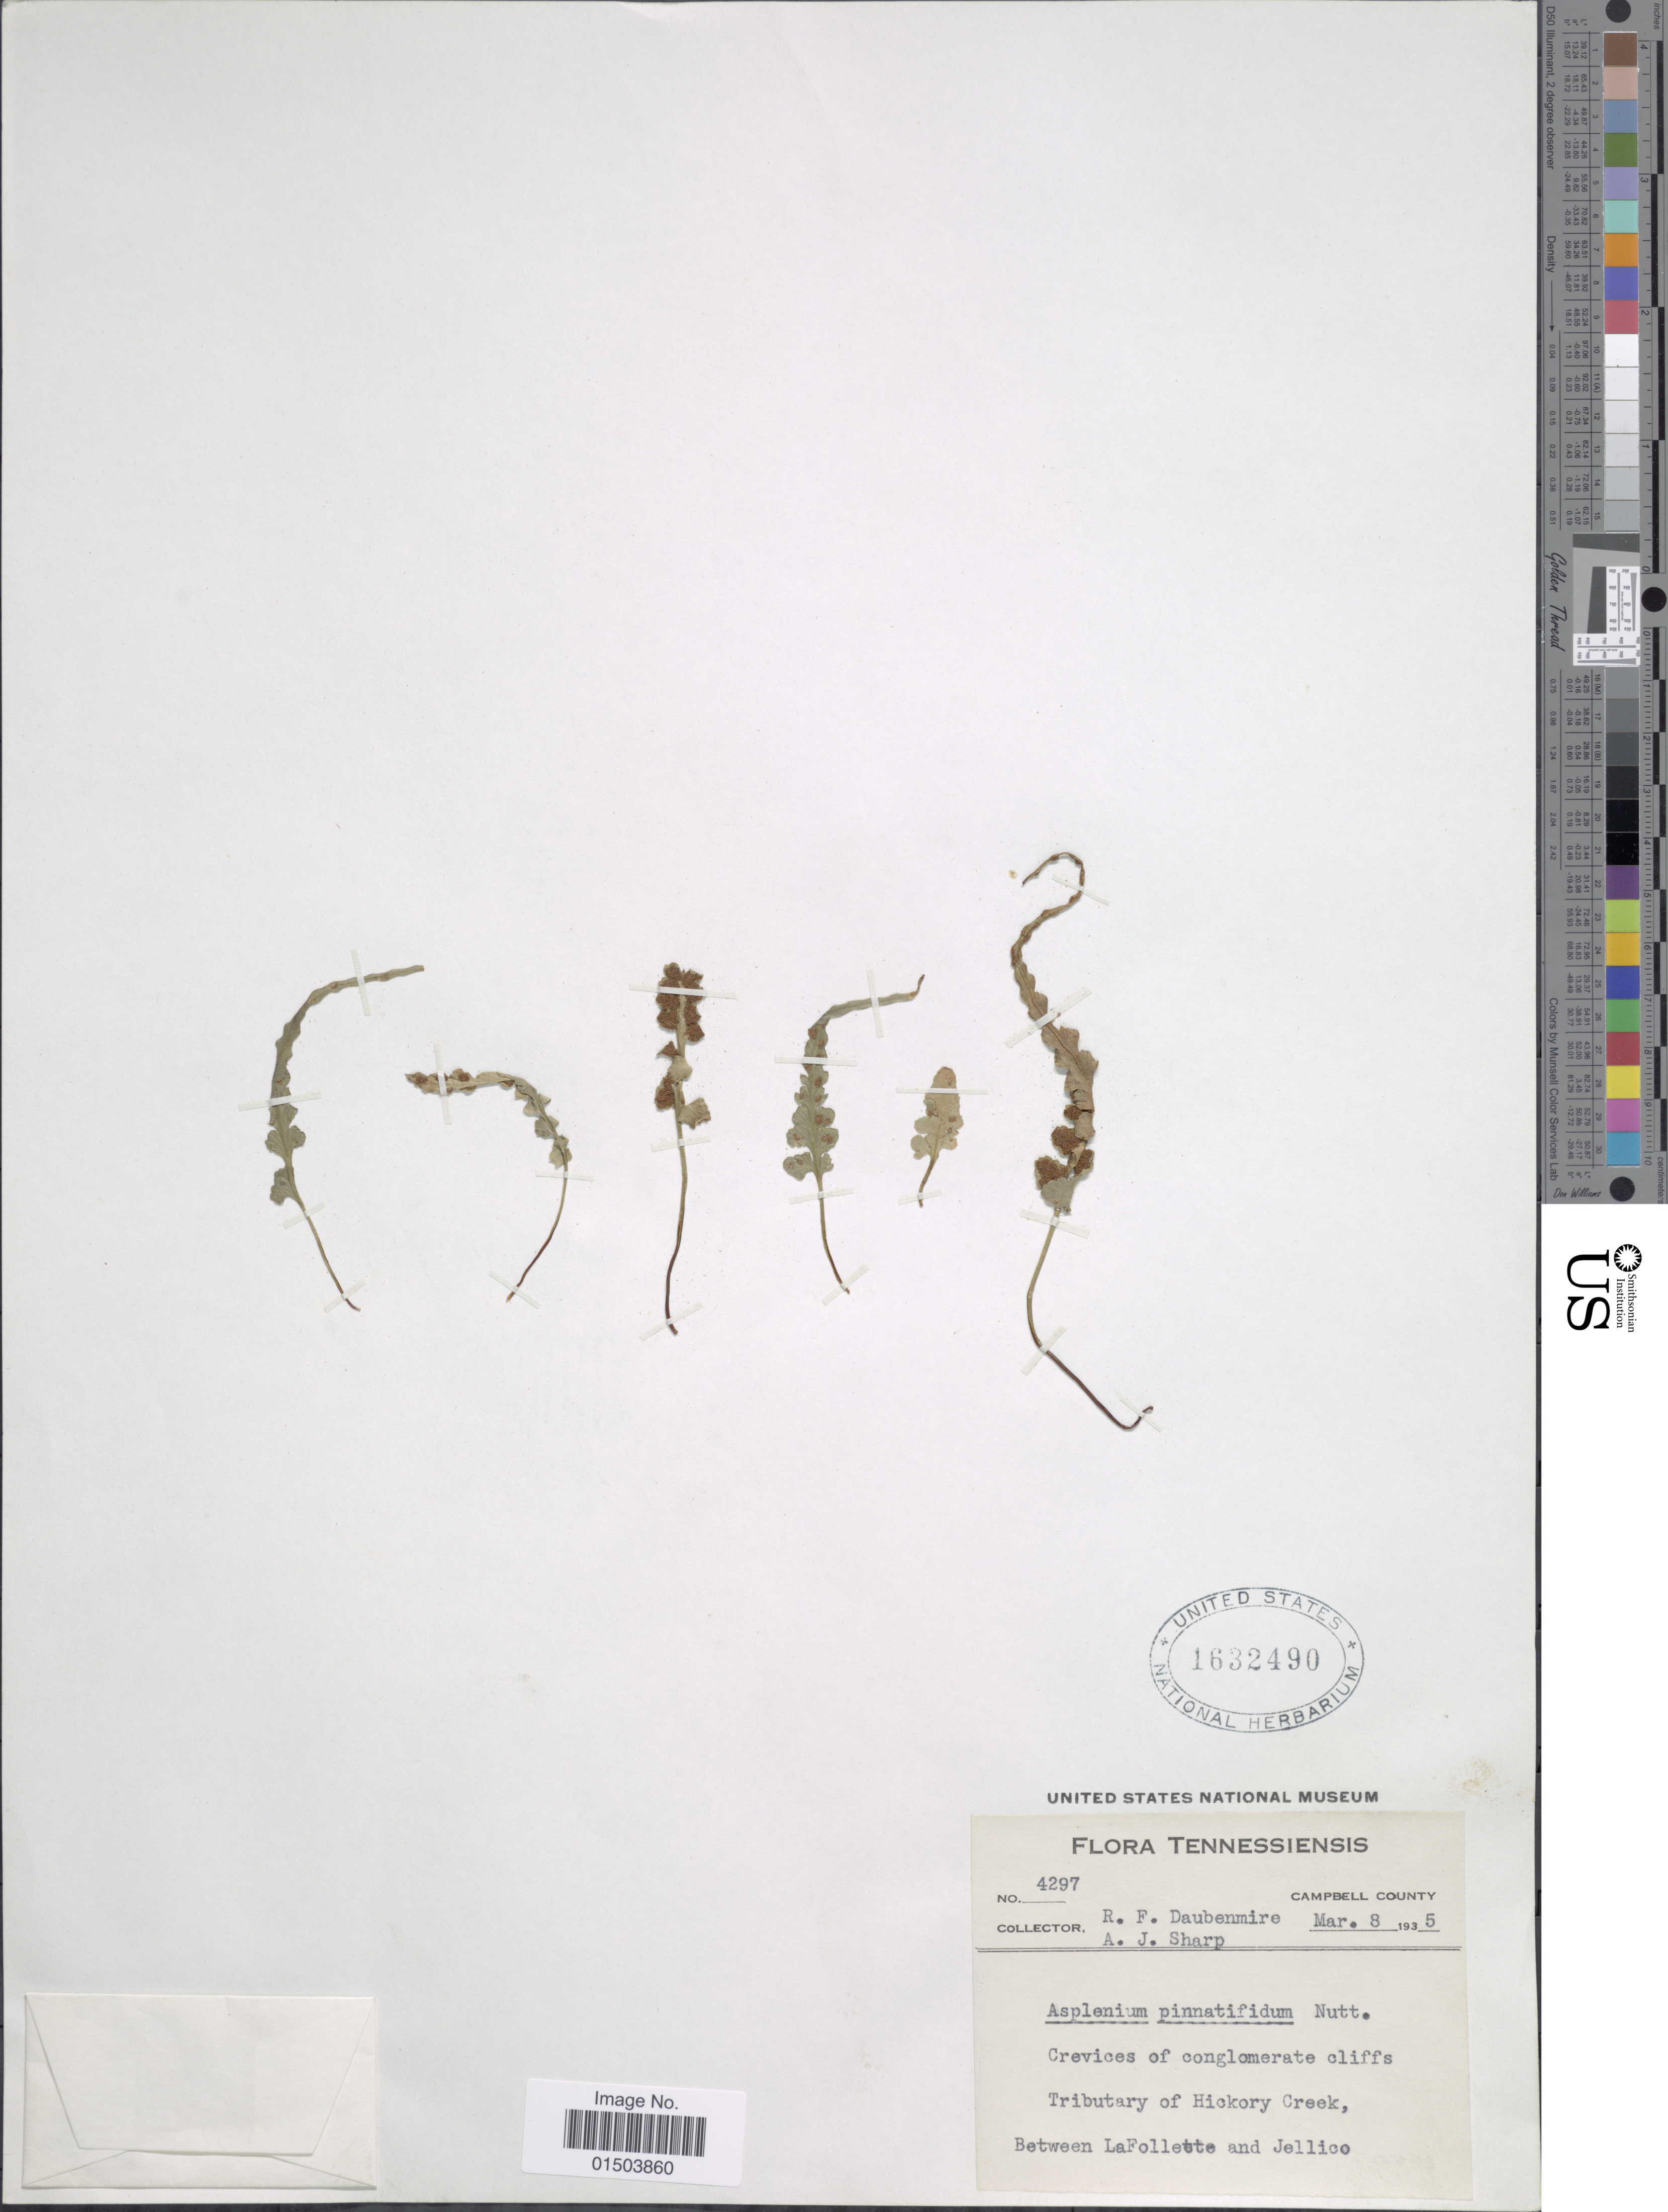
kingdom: Plantae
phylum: Tracheophyta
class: Polypodiopsida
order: Polypodiales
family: Aspleniaceae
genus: Asplenium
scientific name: Asplenium pinnatifidum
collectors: R. Daubenmire & A. J. Sharp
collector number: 4297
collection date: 1935-03-08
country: United States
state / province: Tennessee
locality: Campbell County. Crevices of congomerate cliffs Tributary of Hickory Creek. Between LaFollette and Jellico.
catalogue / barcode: US 1632490